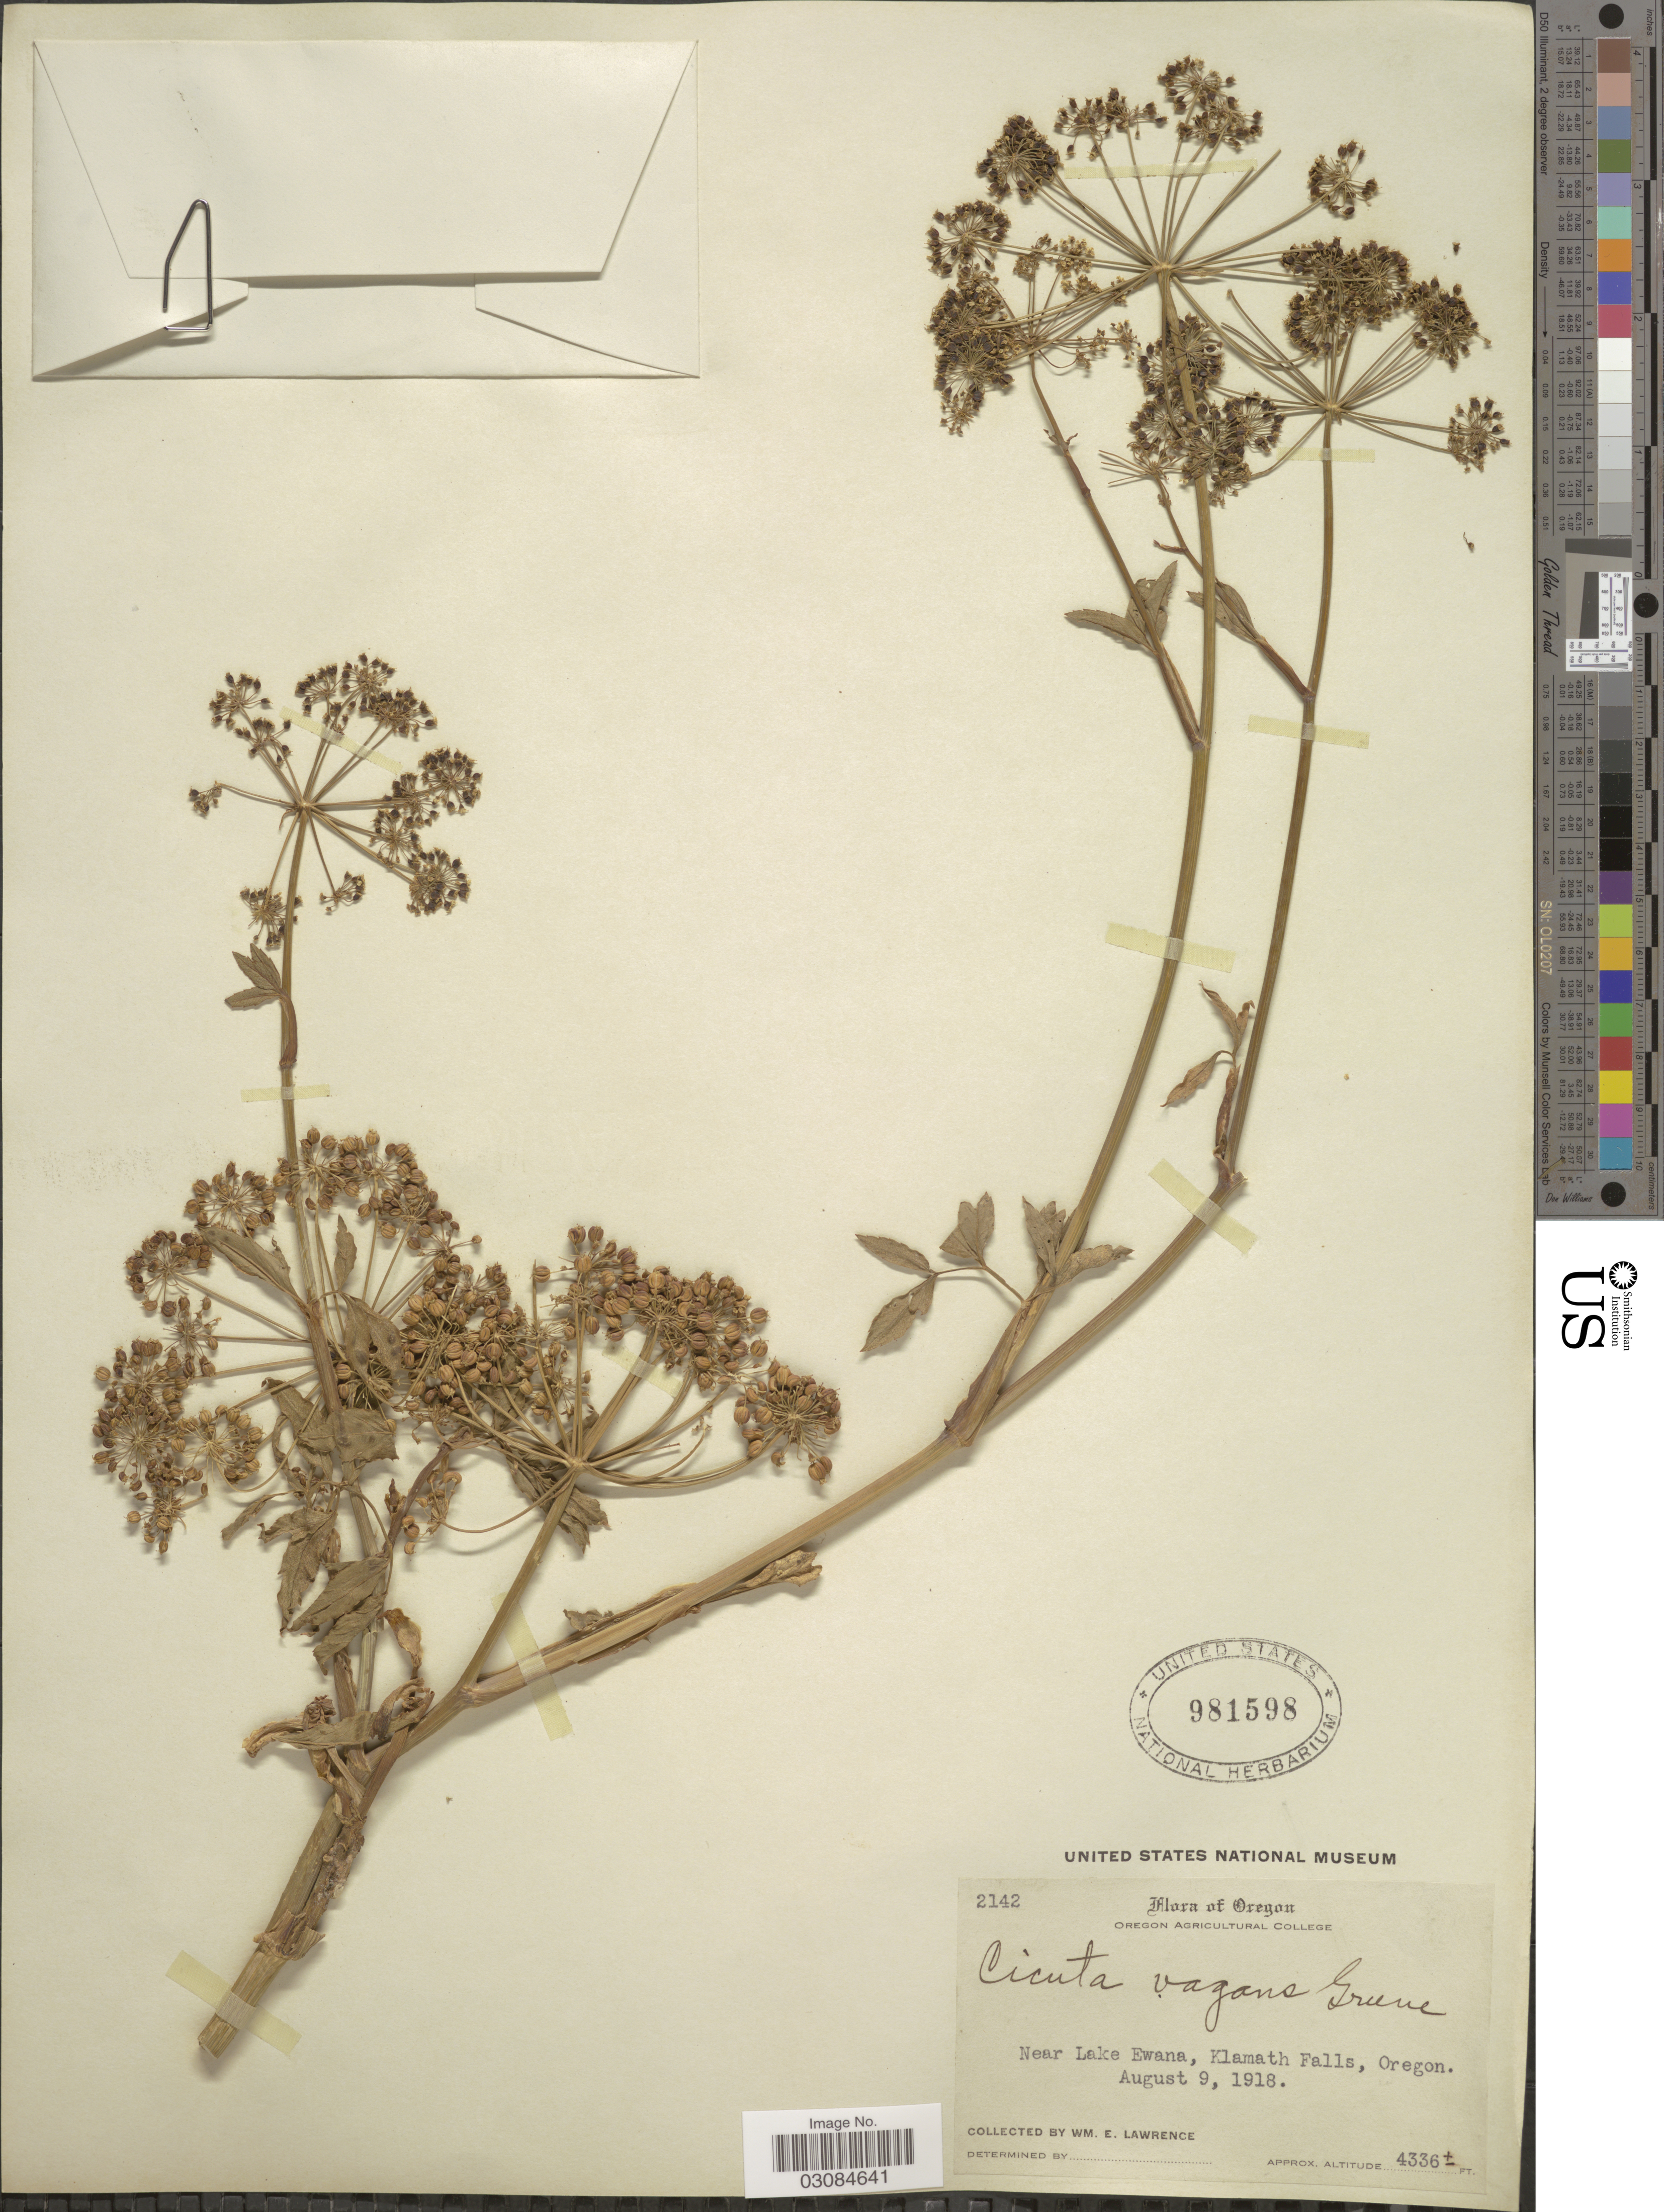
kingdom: Plantae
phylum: Tracheophyta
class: Magnoliopsida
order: Apiales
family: Apiaceae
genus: Cicuta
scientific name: Cicuta vagans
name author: Greene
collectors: W. Lawrence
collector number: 2142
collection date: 1918-08-09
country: United States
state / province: Oregon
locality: Near Lake Ewana, Klamath Falls.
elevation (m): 1322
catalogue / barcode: US 981598